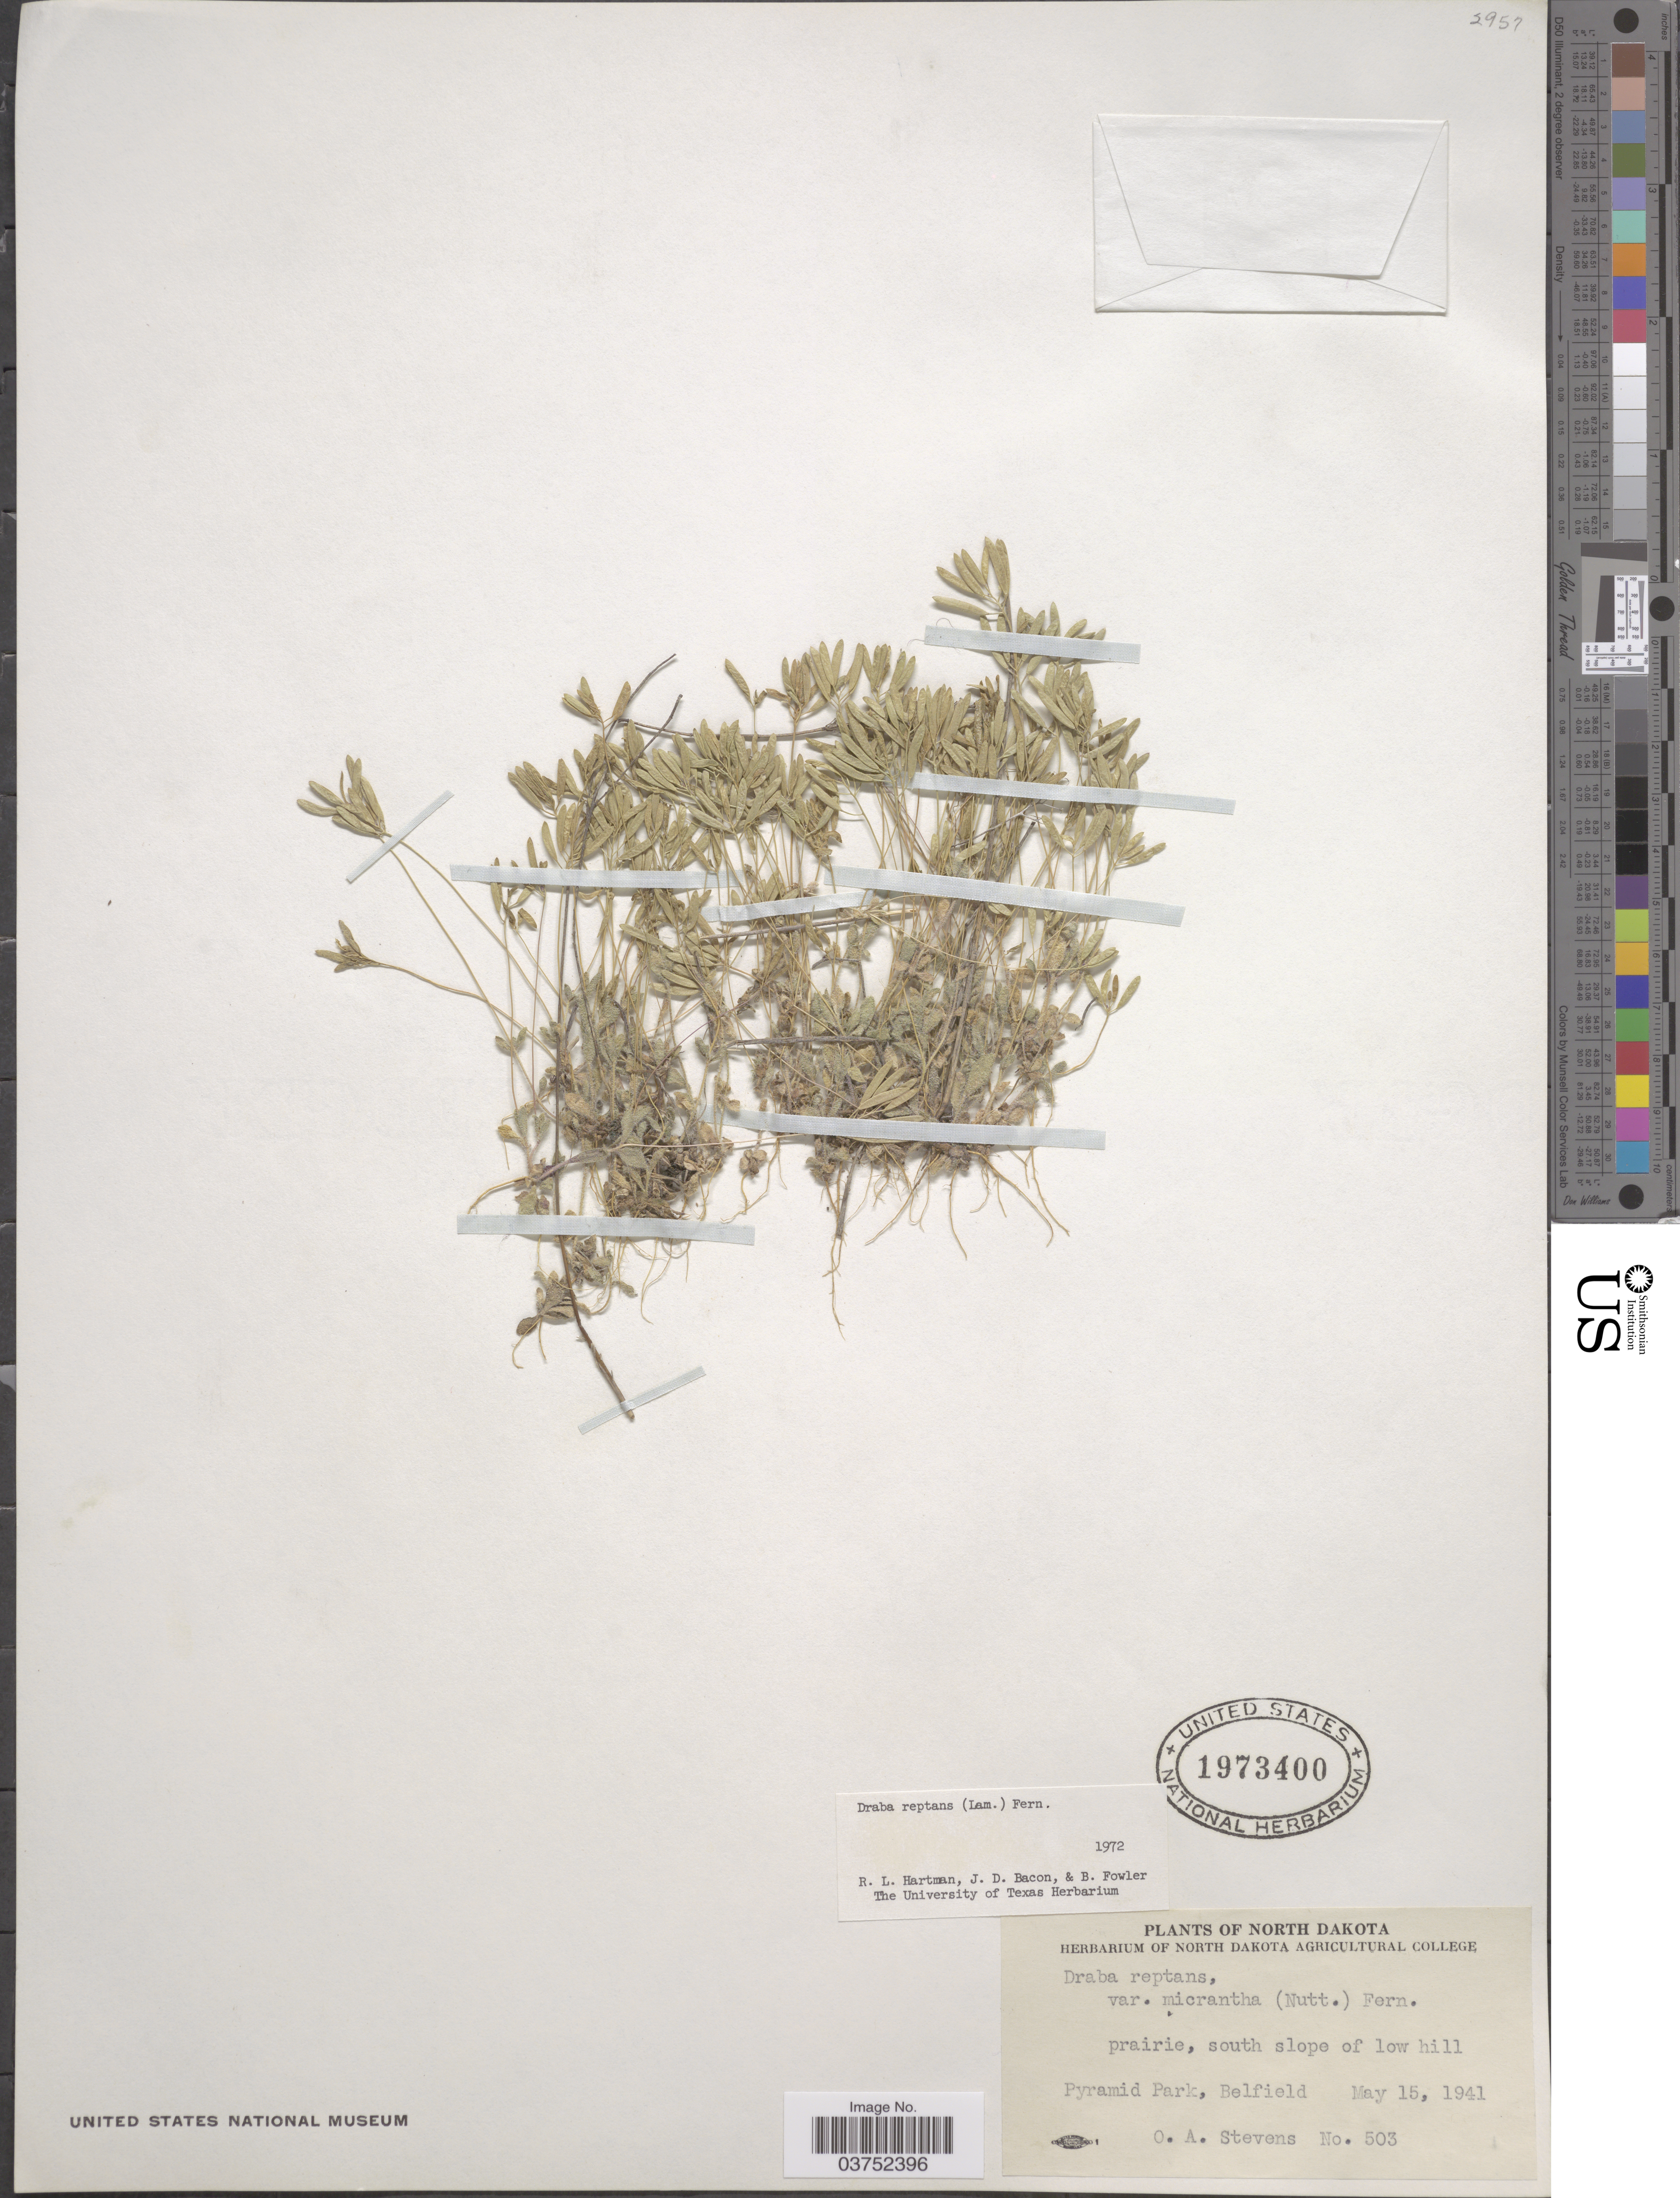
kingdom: Plantae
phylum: Tracheophyta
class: Magnoliopsida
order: Brassicales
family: Brassicaceae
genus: Draba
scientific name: Draba reptans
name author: (Lam.) Fernald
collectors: O. A. Stevens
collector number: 503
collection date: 1941-05-15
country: United States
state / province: North Dakota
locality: South slope of low hill Pyramid Park, Belfield.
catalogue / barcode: US 1973400